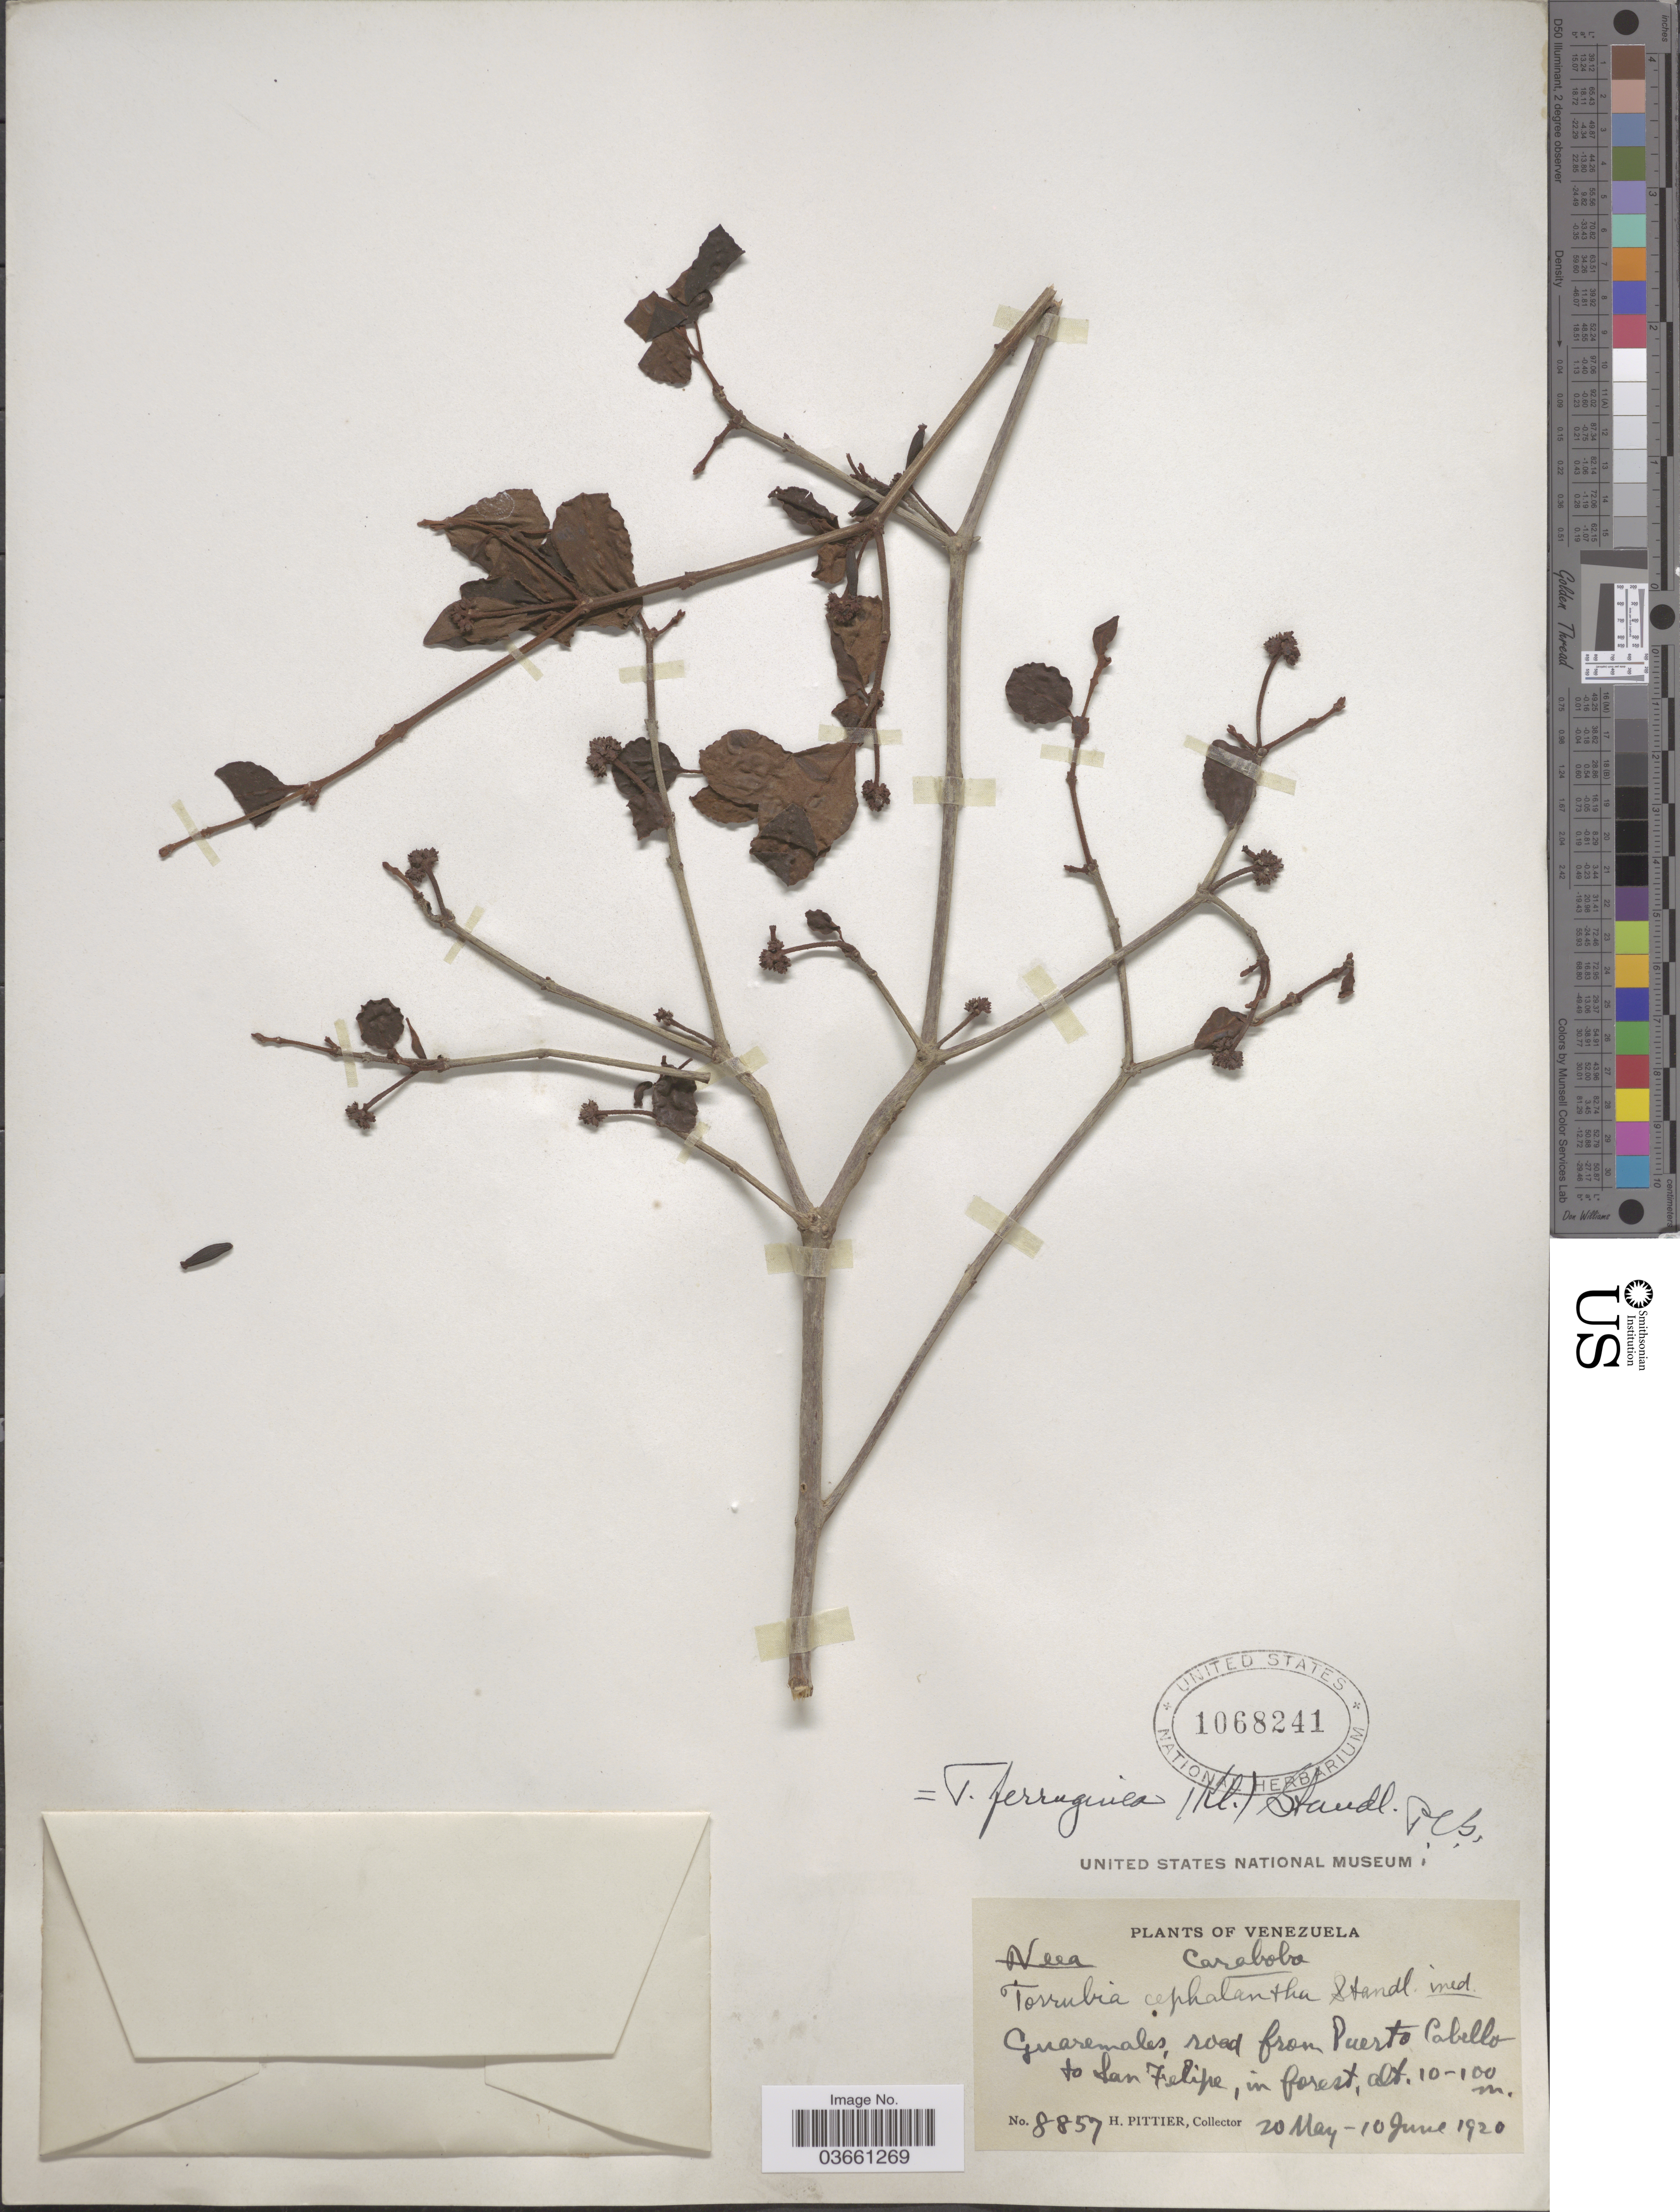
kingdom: Plantae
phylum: Tracheophyta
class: Magnoliopsida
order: Caryophyllales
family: Nyctaginaceae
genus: Guapira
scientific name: Guapira ferruginea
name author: (Klotzsch ex Choisy) Lundell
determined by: Strong, Mark T., (BOT), Smithsonian Institution - National Museum of Natural History (UNITED STATES)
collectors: H. F. Pittier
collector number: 8857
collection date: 1920-05-20/1920-06-10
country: Venezuela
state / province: Carabobo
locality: Guaremales, road from Puerto Cabello to San Felipe, in forest.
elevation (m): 10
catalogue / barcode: US 1068241